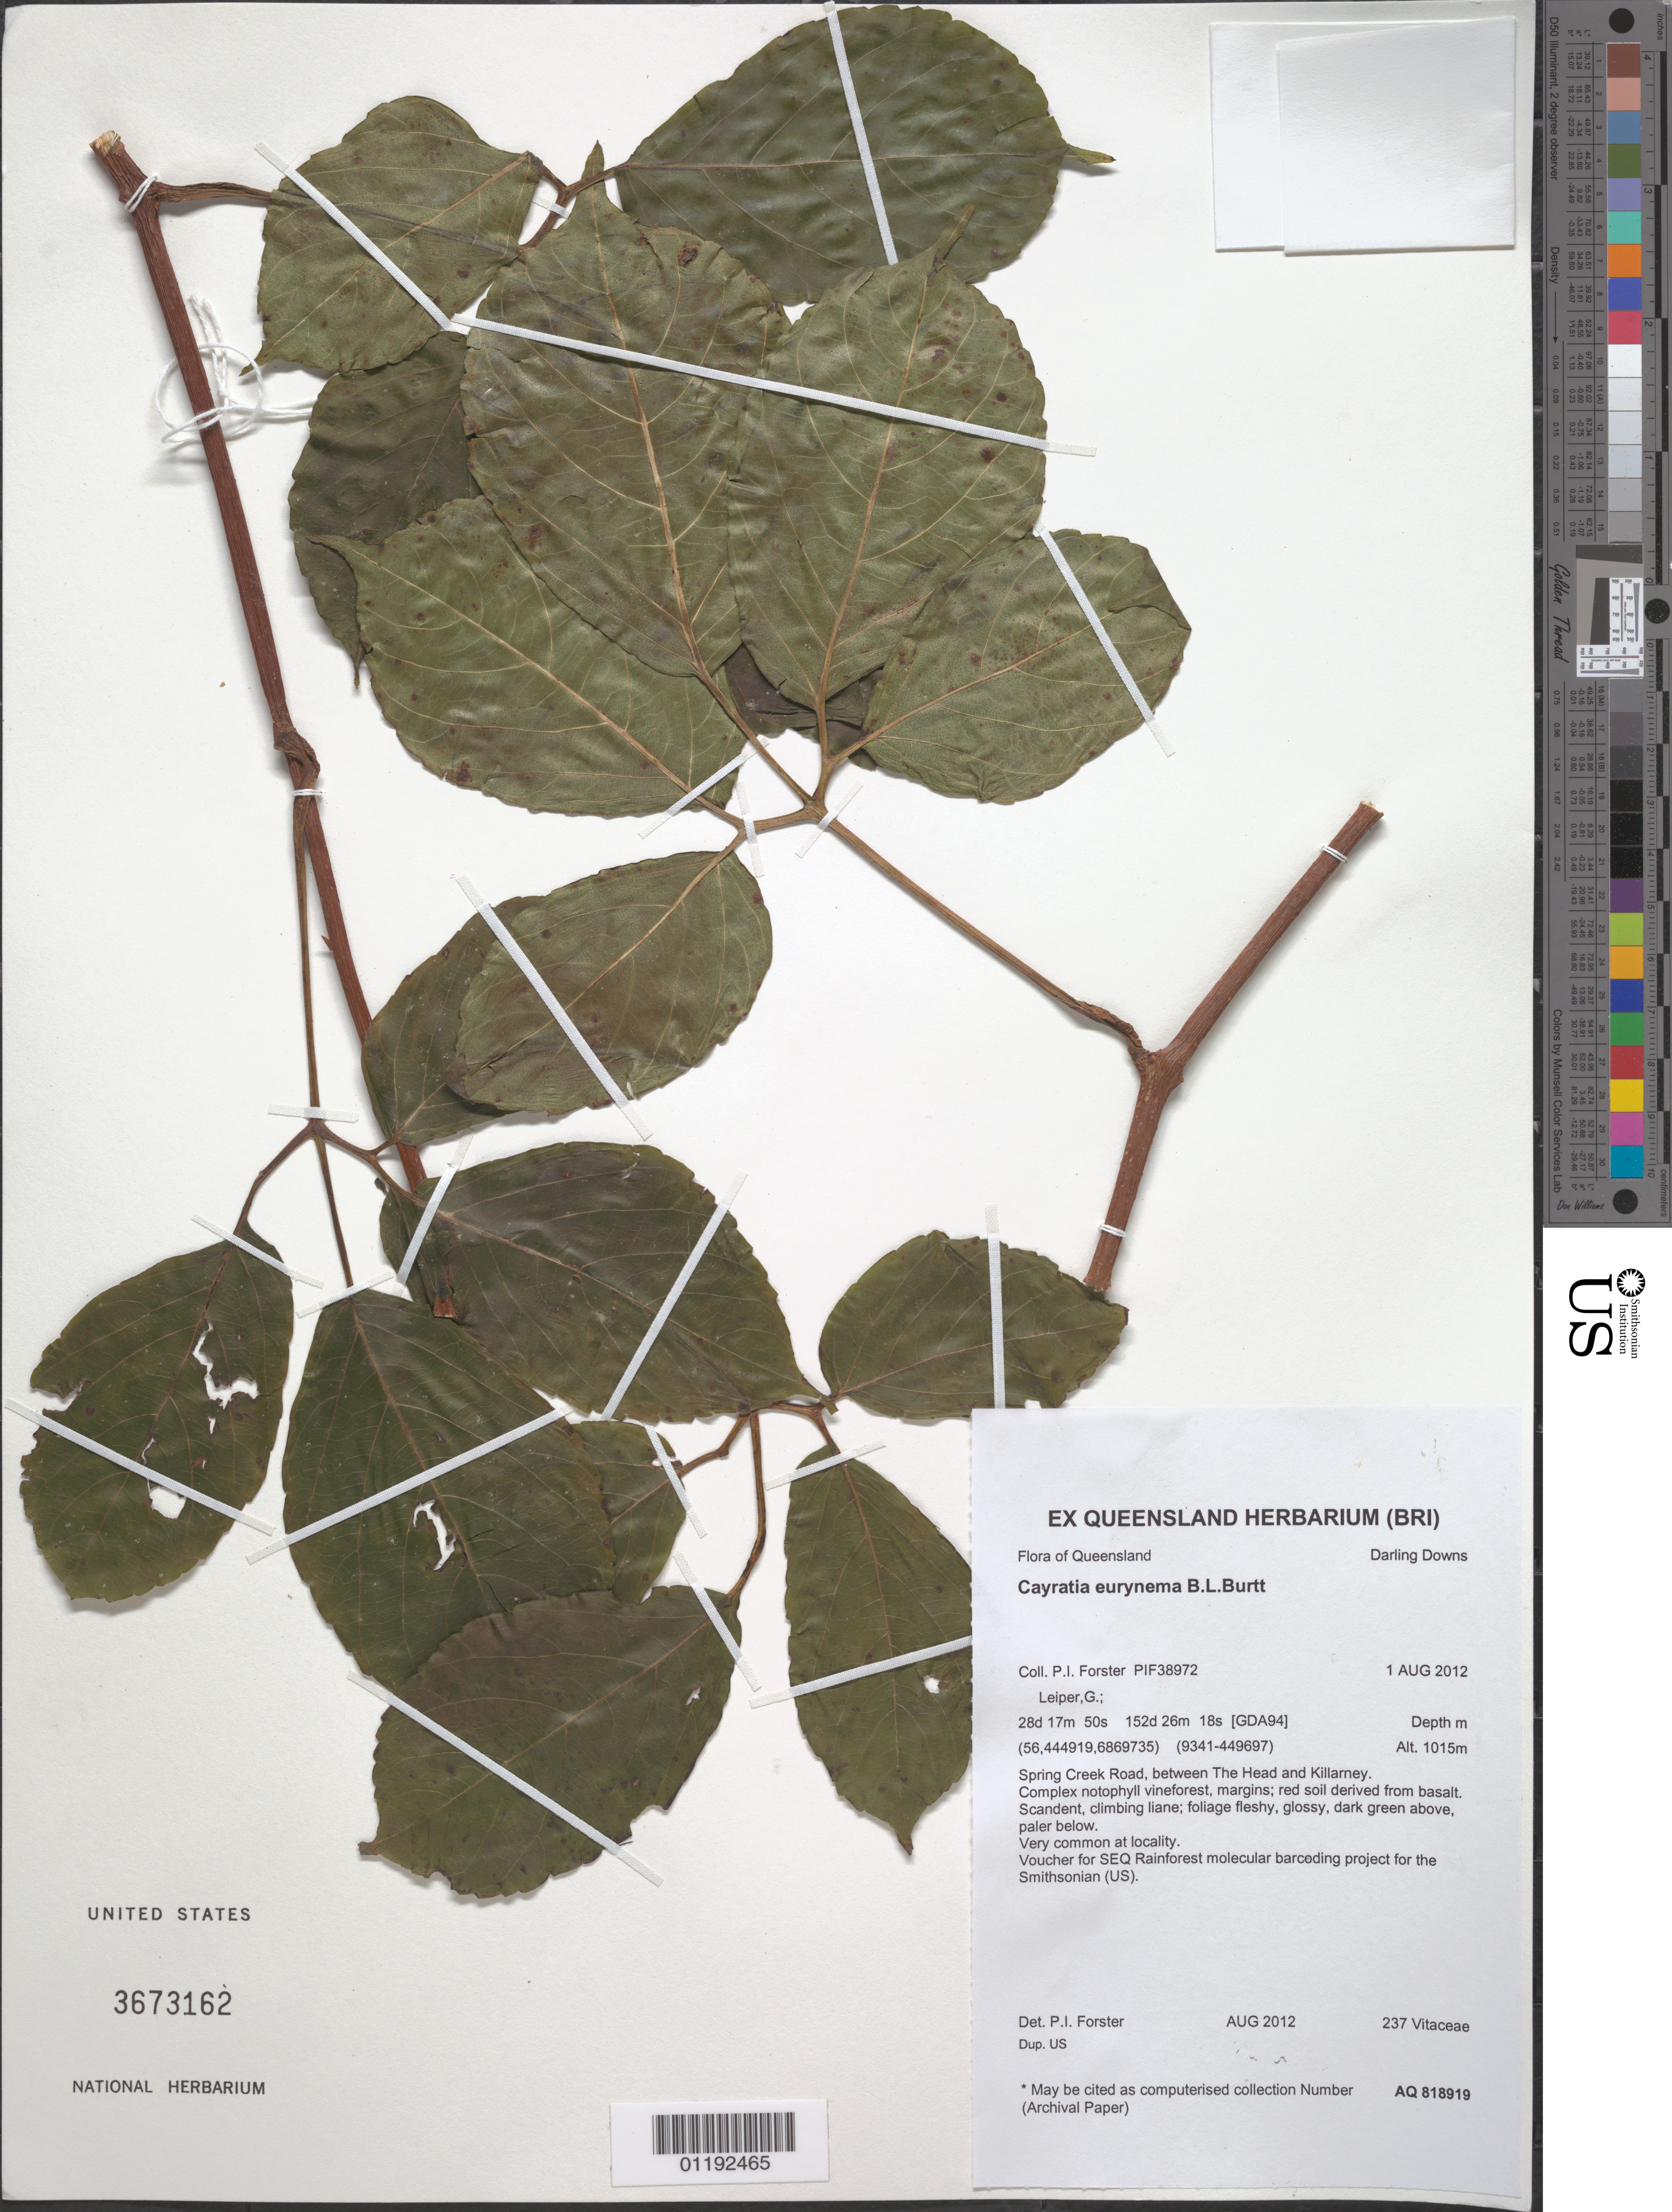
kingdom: Plantae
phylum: Tracheophyta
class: Magnoliopsida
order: Vitales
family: Vitaceae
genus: Causonis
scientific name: Causonis eurynema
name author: (B.L. Burtt) Jackes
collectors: P. Forster & G. Leiper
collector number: PIF38972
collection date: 2012-08-01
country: Australia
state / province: Queensland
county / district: Moreton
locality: Spring Creek Road, between The Head and Killarney.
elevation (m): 1015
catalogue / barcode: US 3673162